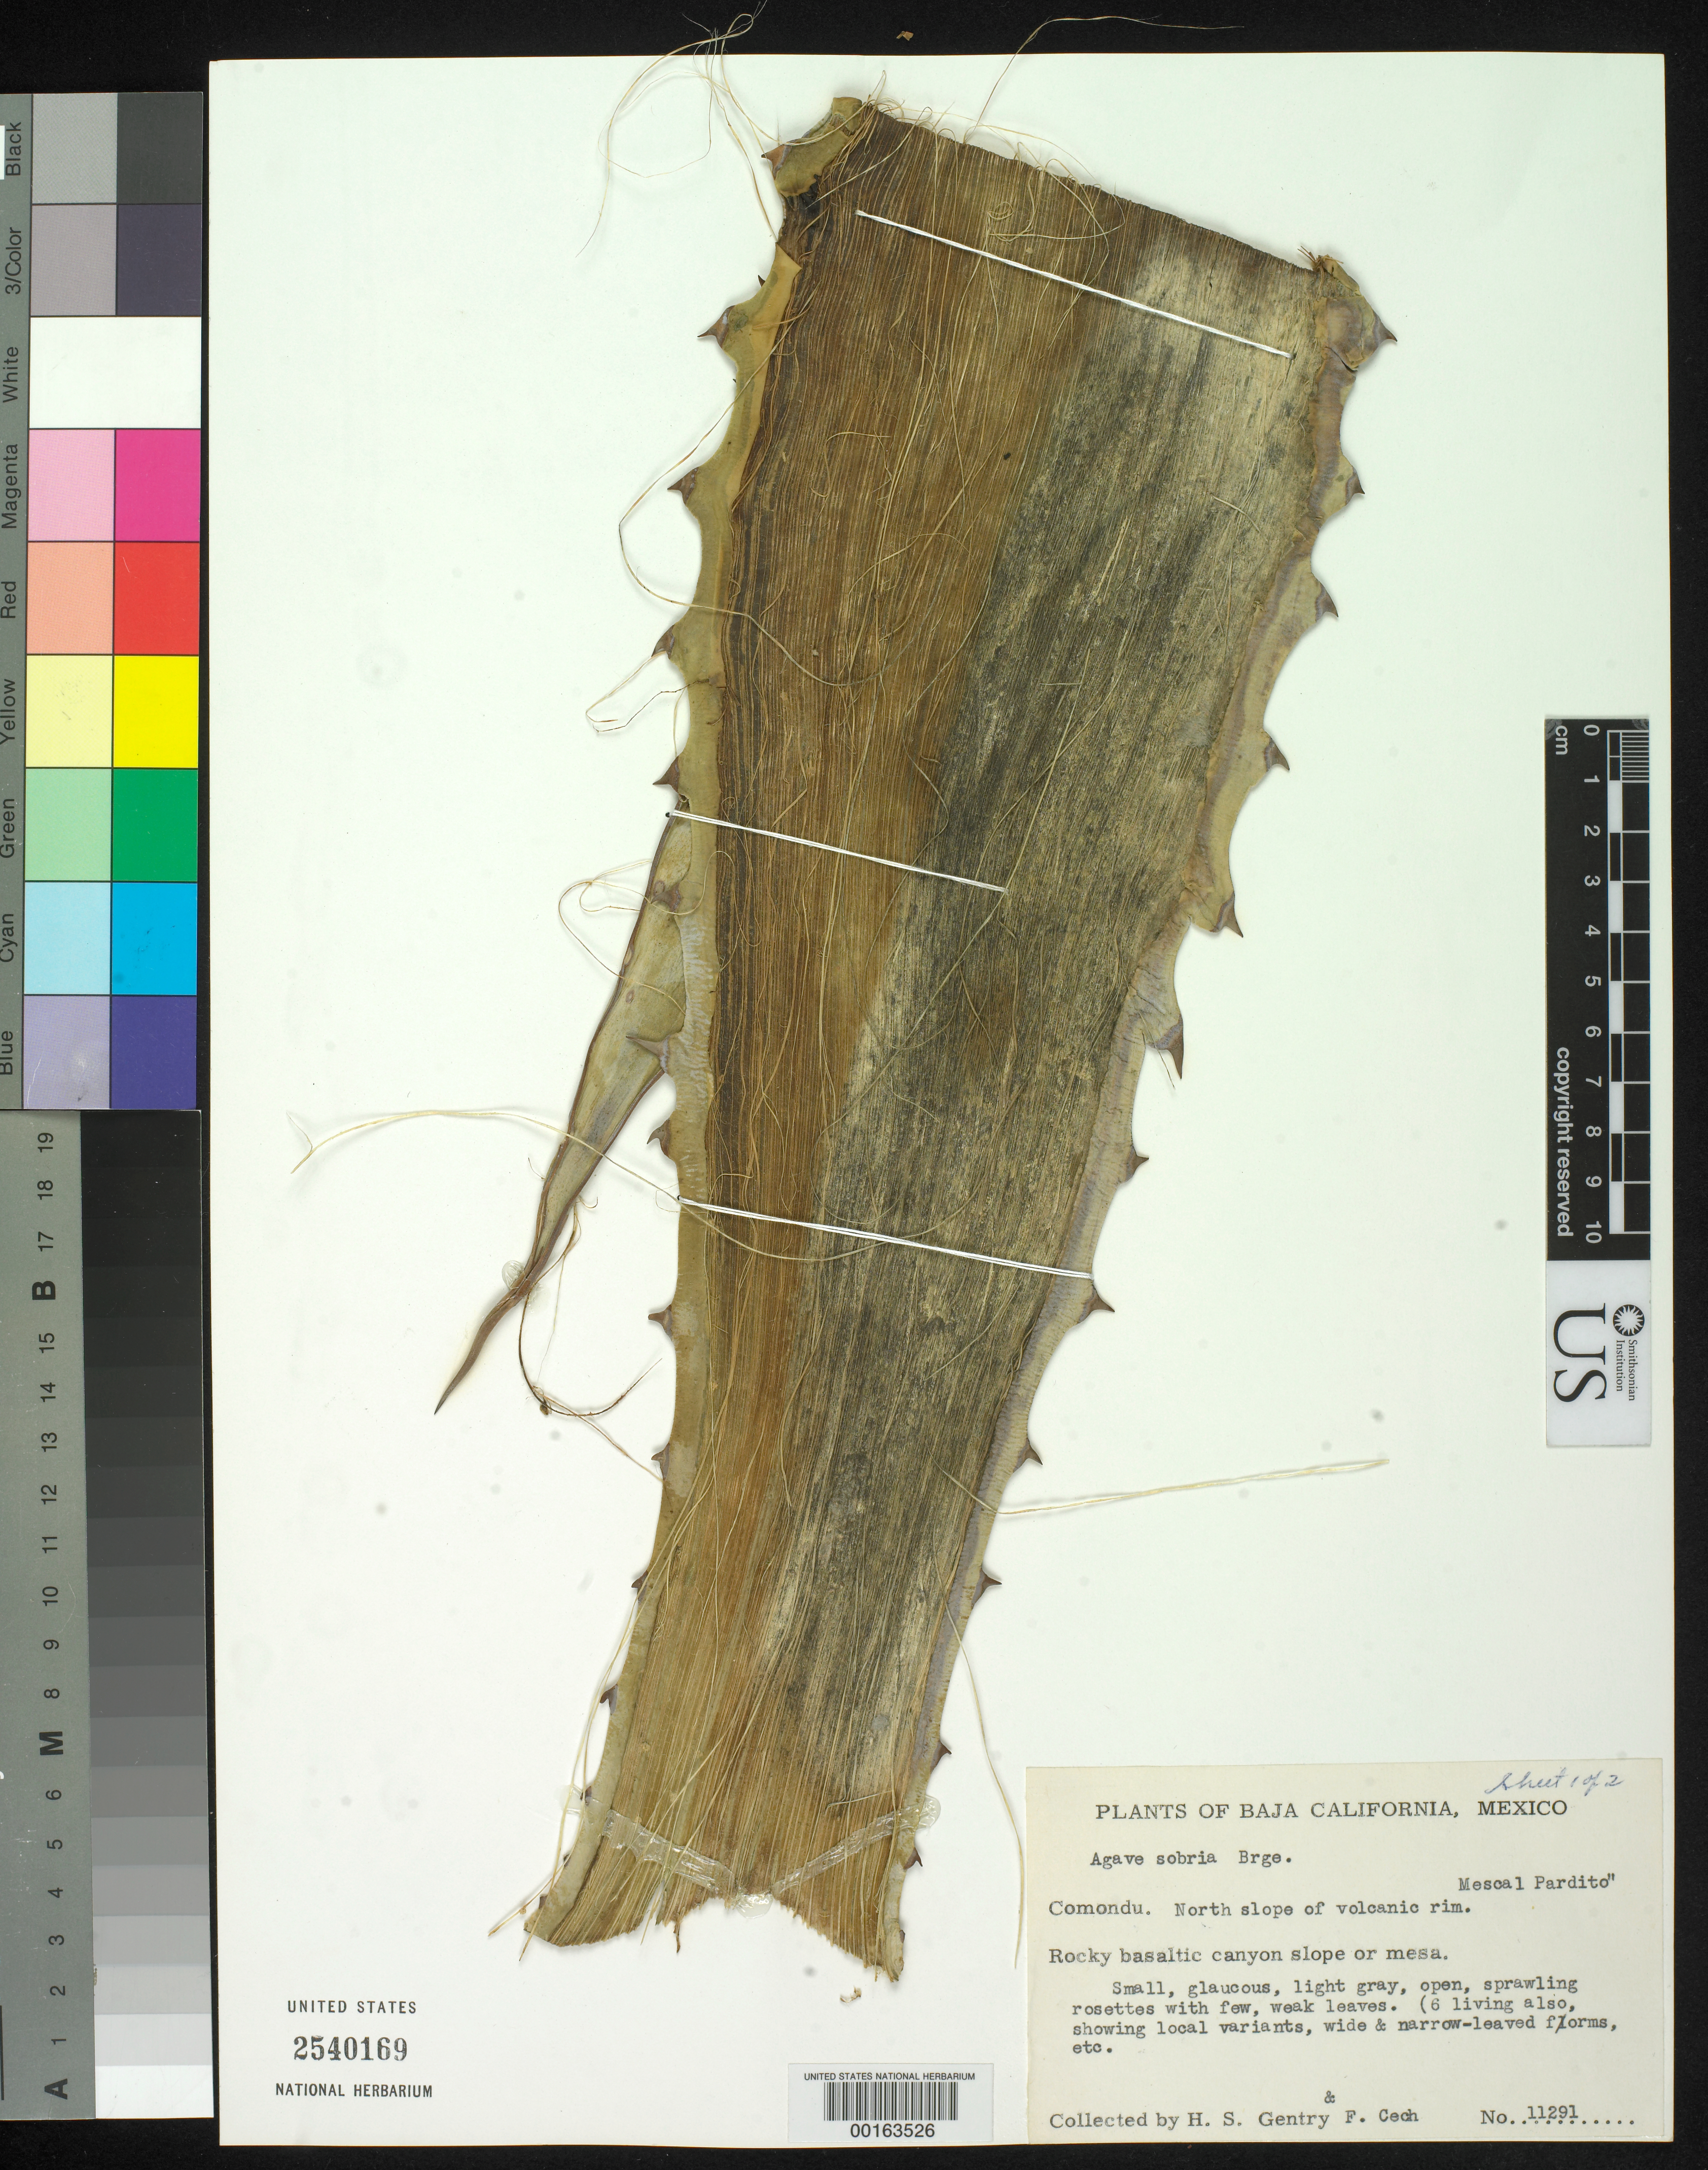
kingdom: Plantae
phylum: Tracheophyta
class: Liliopsida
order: Asparagales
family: Asparagaceae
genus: Agave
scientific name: Agave sobria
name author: Brandegee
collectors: H. S. Gentry & F. Cech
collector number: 11291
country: Mexico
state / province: Baja California Sur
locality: Comondu. N slope of volcanic rim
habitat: Rocky basaltic canyon slope or mesa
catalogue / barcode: US 2540169